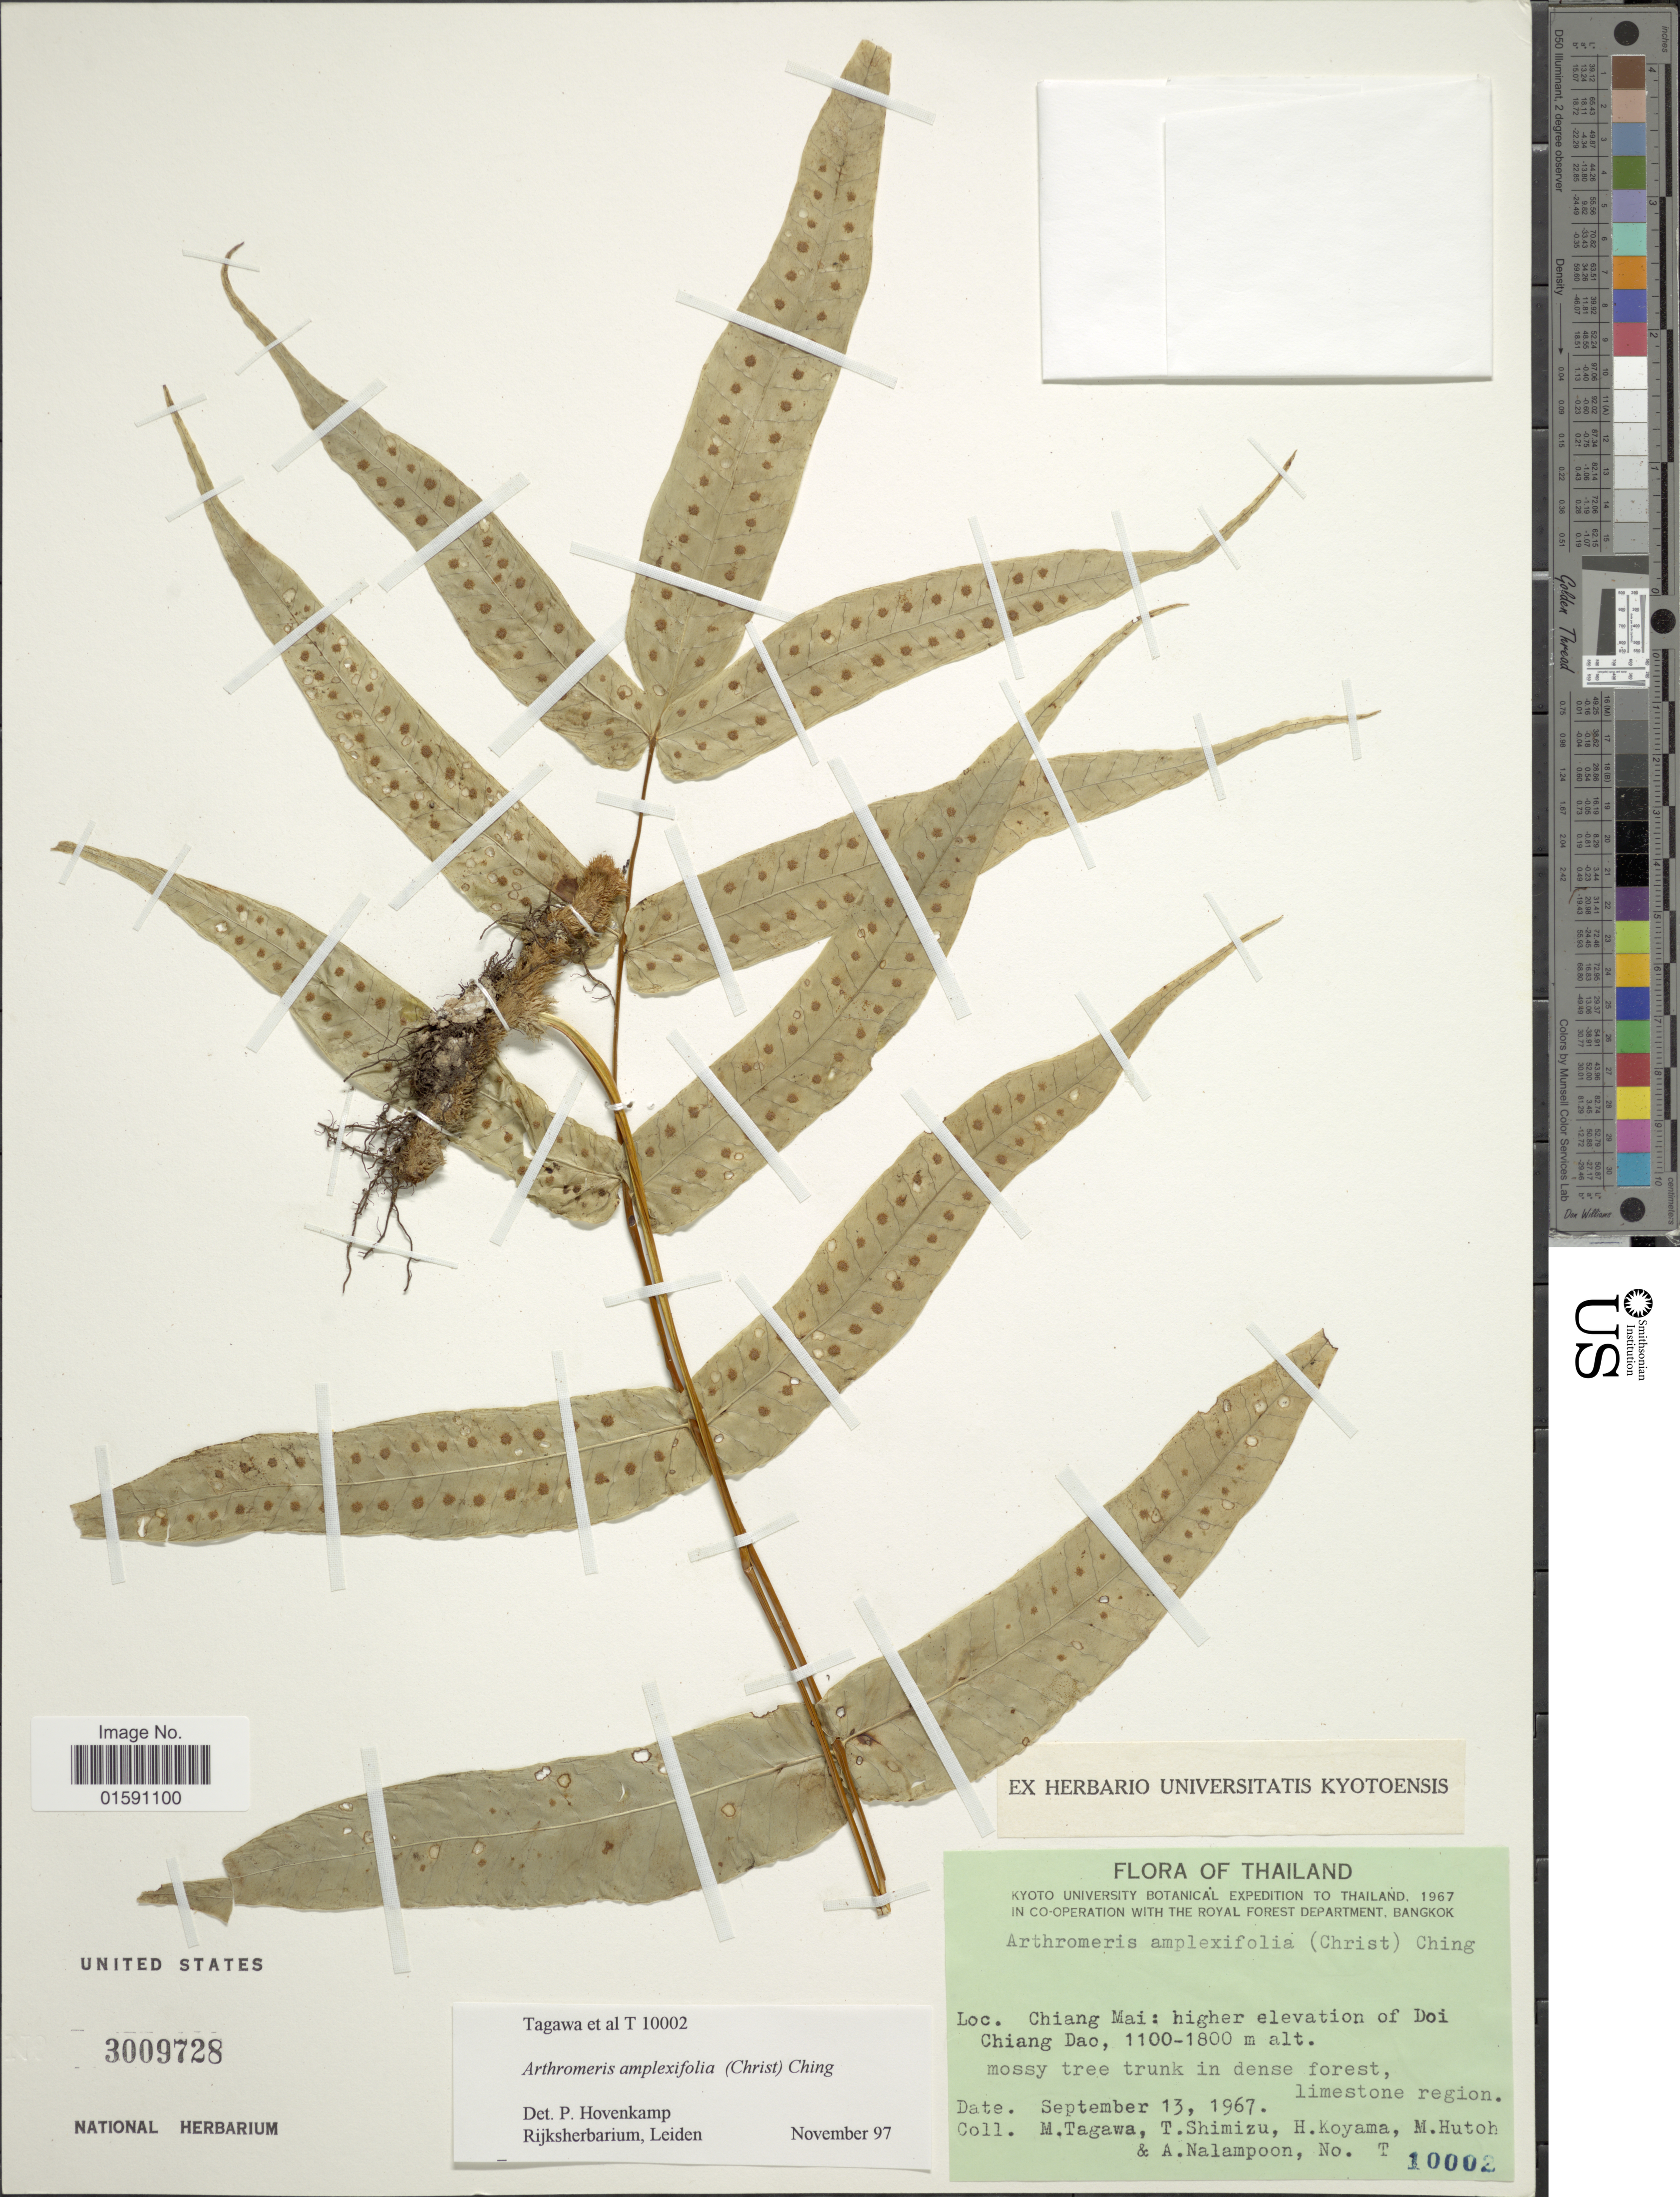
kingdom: Plantae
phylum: Tracheophyta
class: Polypodiopsida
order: Polypodiales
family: Polypodiaceae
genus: Arthromeris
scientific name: Arthromeris amplexifolia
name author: Ching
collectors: M. Tagawa, T. Shimizu, H. Koyama, M. Hutoh & A. Nalampoon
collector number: T 10002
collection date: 1967-09-13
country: Thailand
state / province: Chiang Mai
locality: Chiang Mai: higher elevation of Doi Chiang Dao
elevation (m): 1100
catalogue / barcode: US 3009728